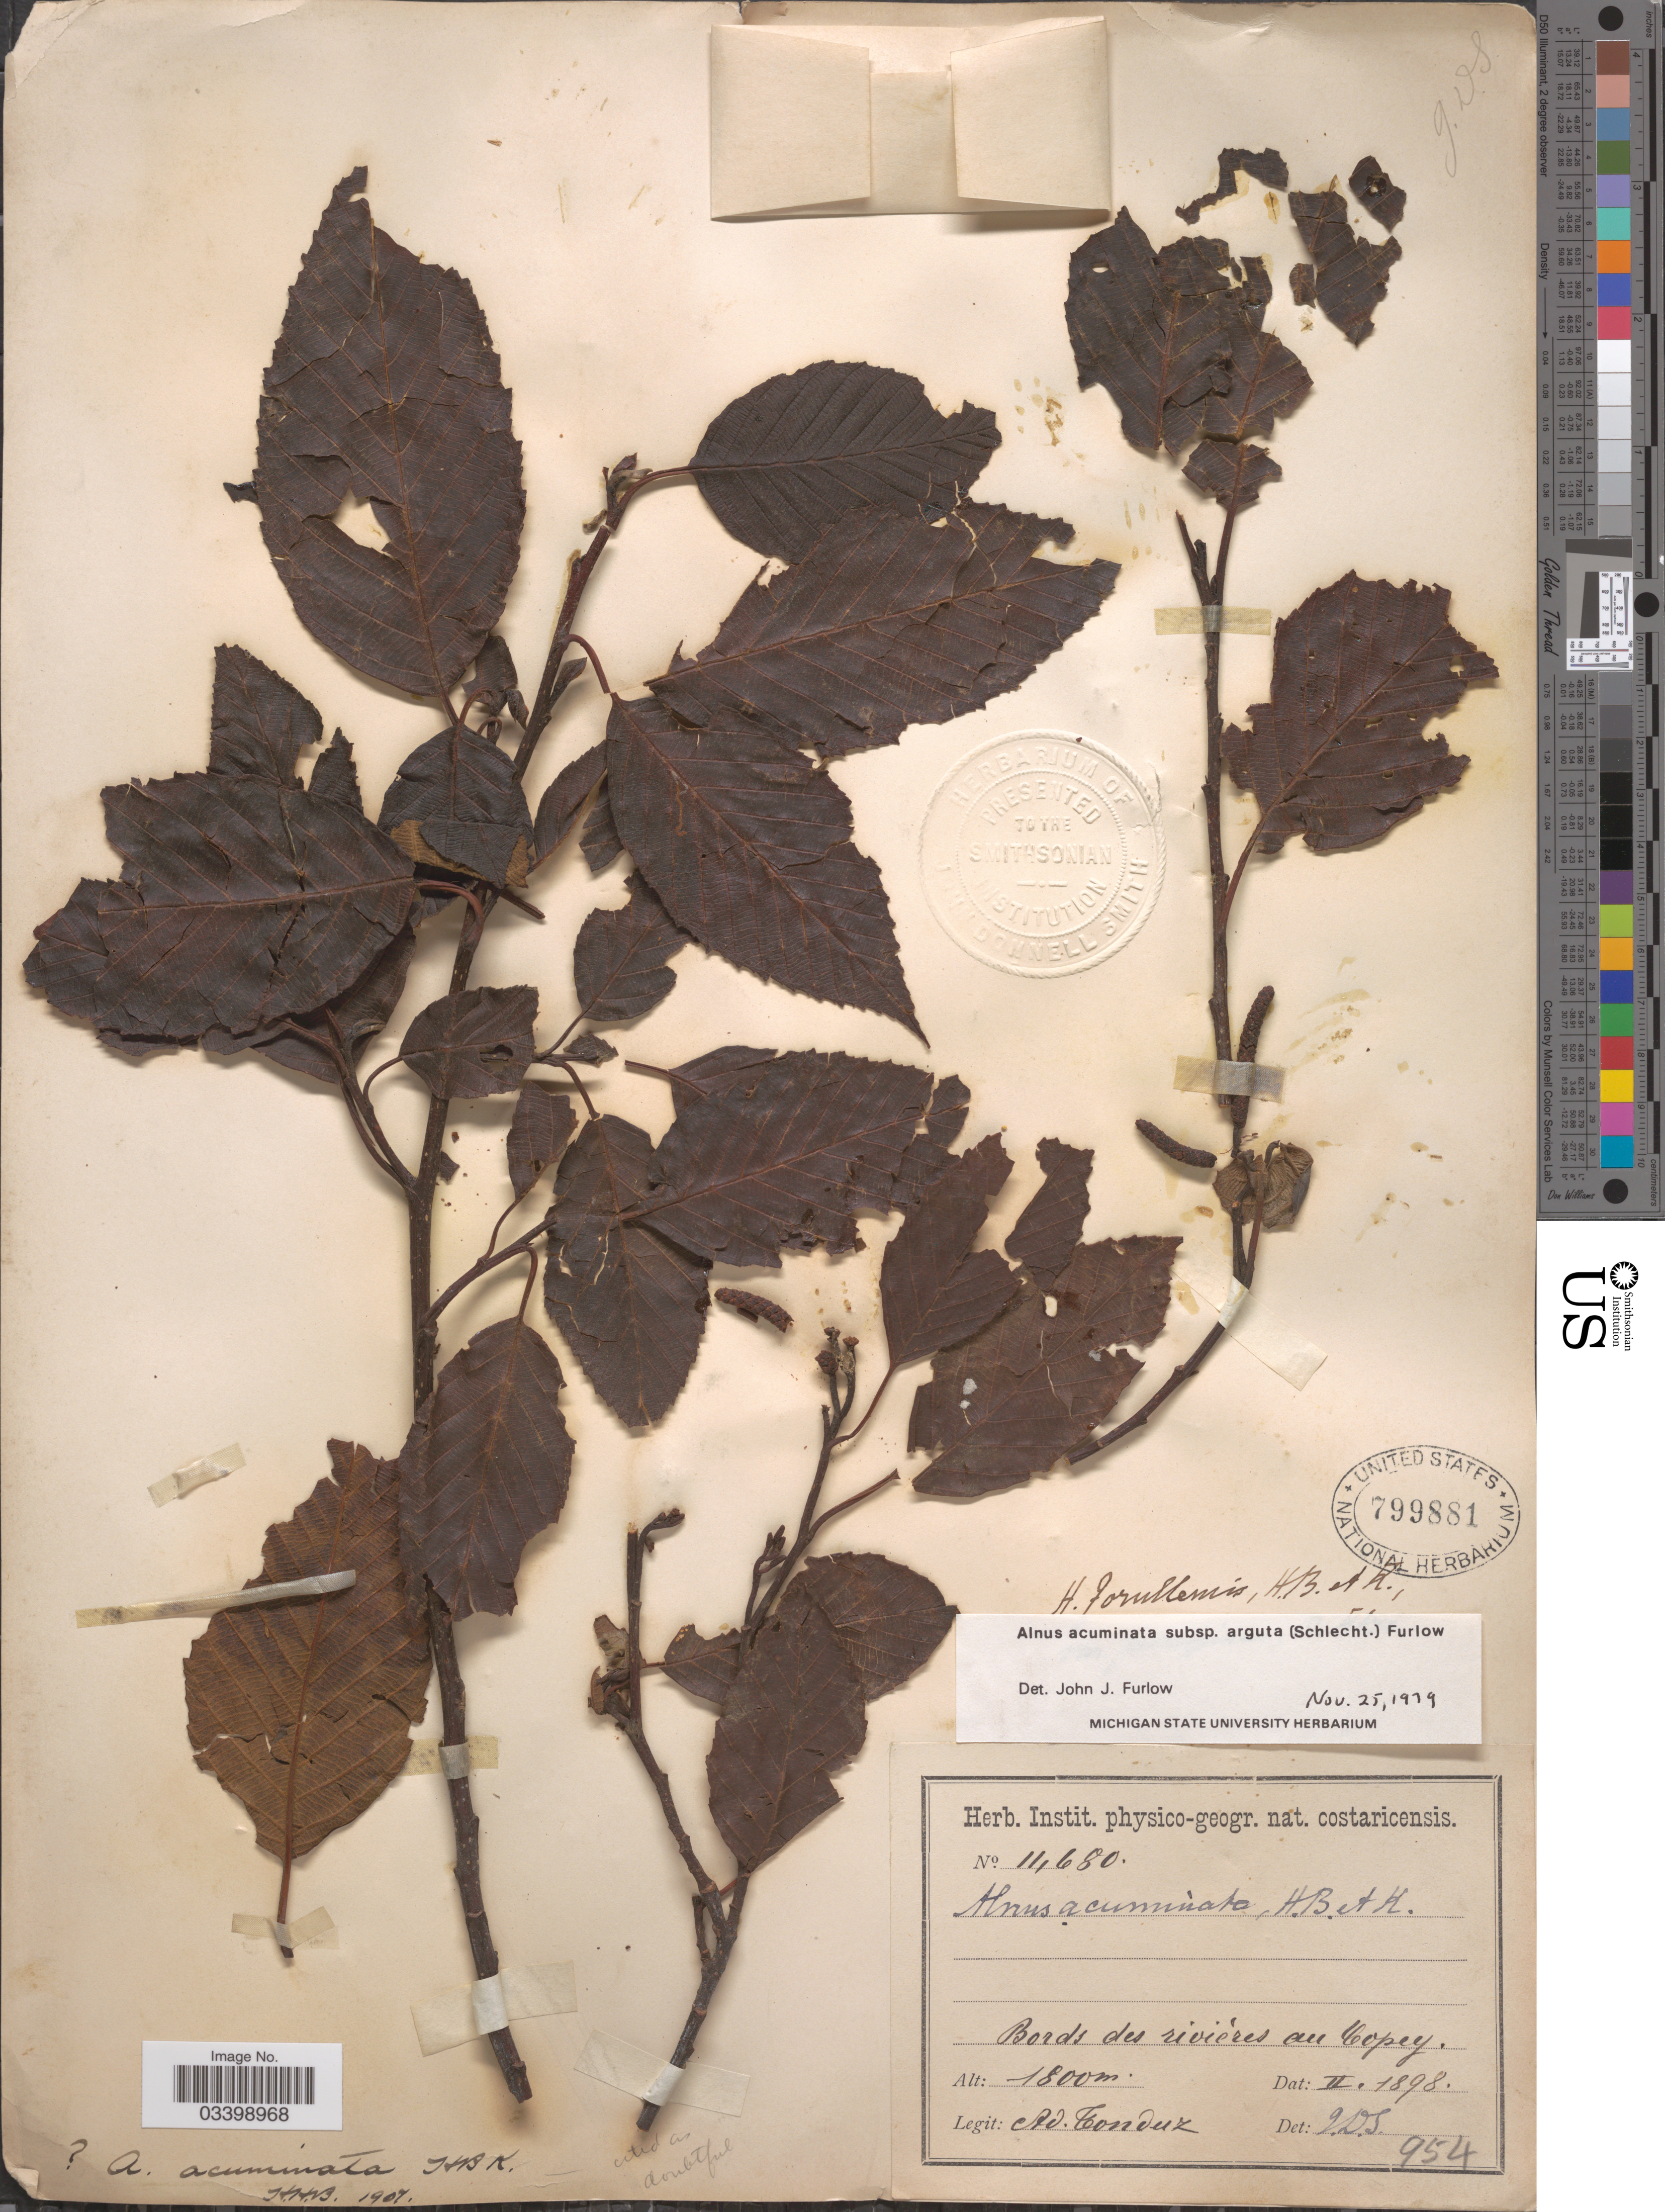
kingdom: Plantae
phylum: Tracheophyta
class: Magnoliopsida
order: Fagales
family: Betulaceae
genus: Alnus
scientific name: Alnus acuminata subsp. arguta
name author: (Schltdl.) Furlow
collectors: A. Tonduz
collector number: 11680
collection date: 1898-02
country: Costa Rica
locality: Bords des rivières au Copey.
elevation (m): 1800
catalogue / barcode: US 799881